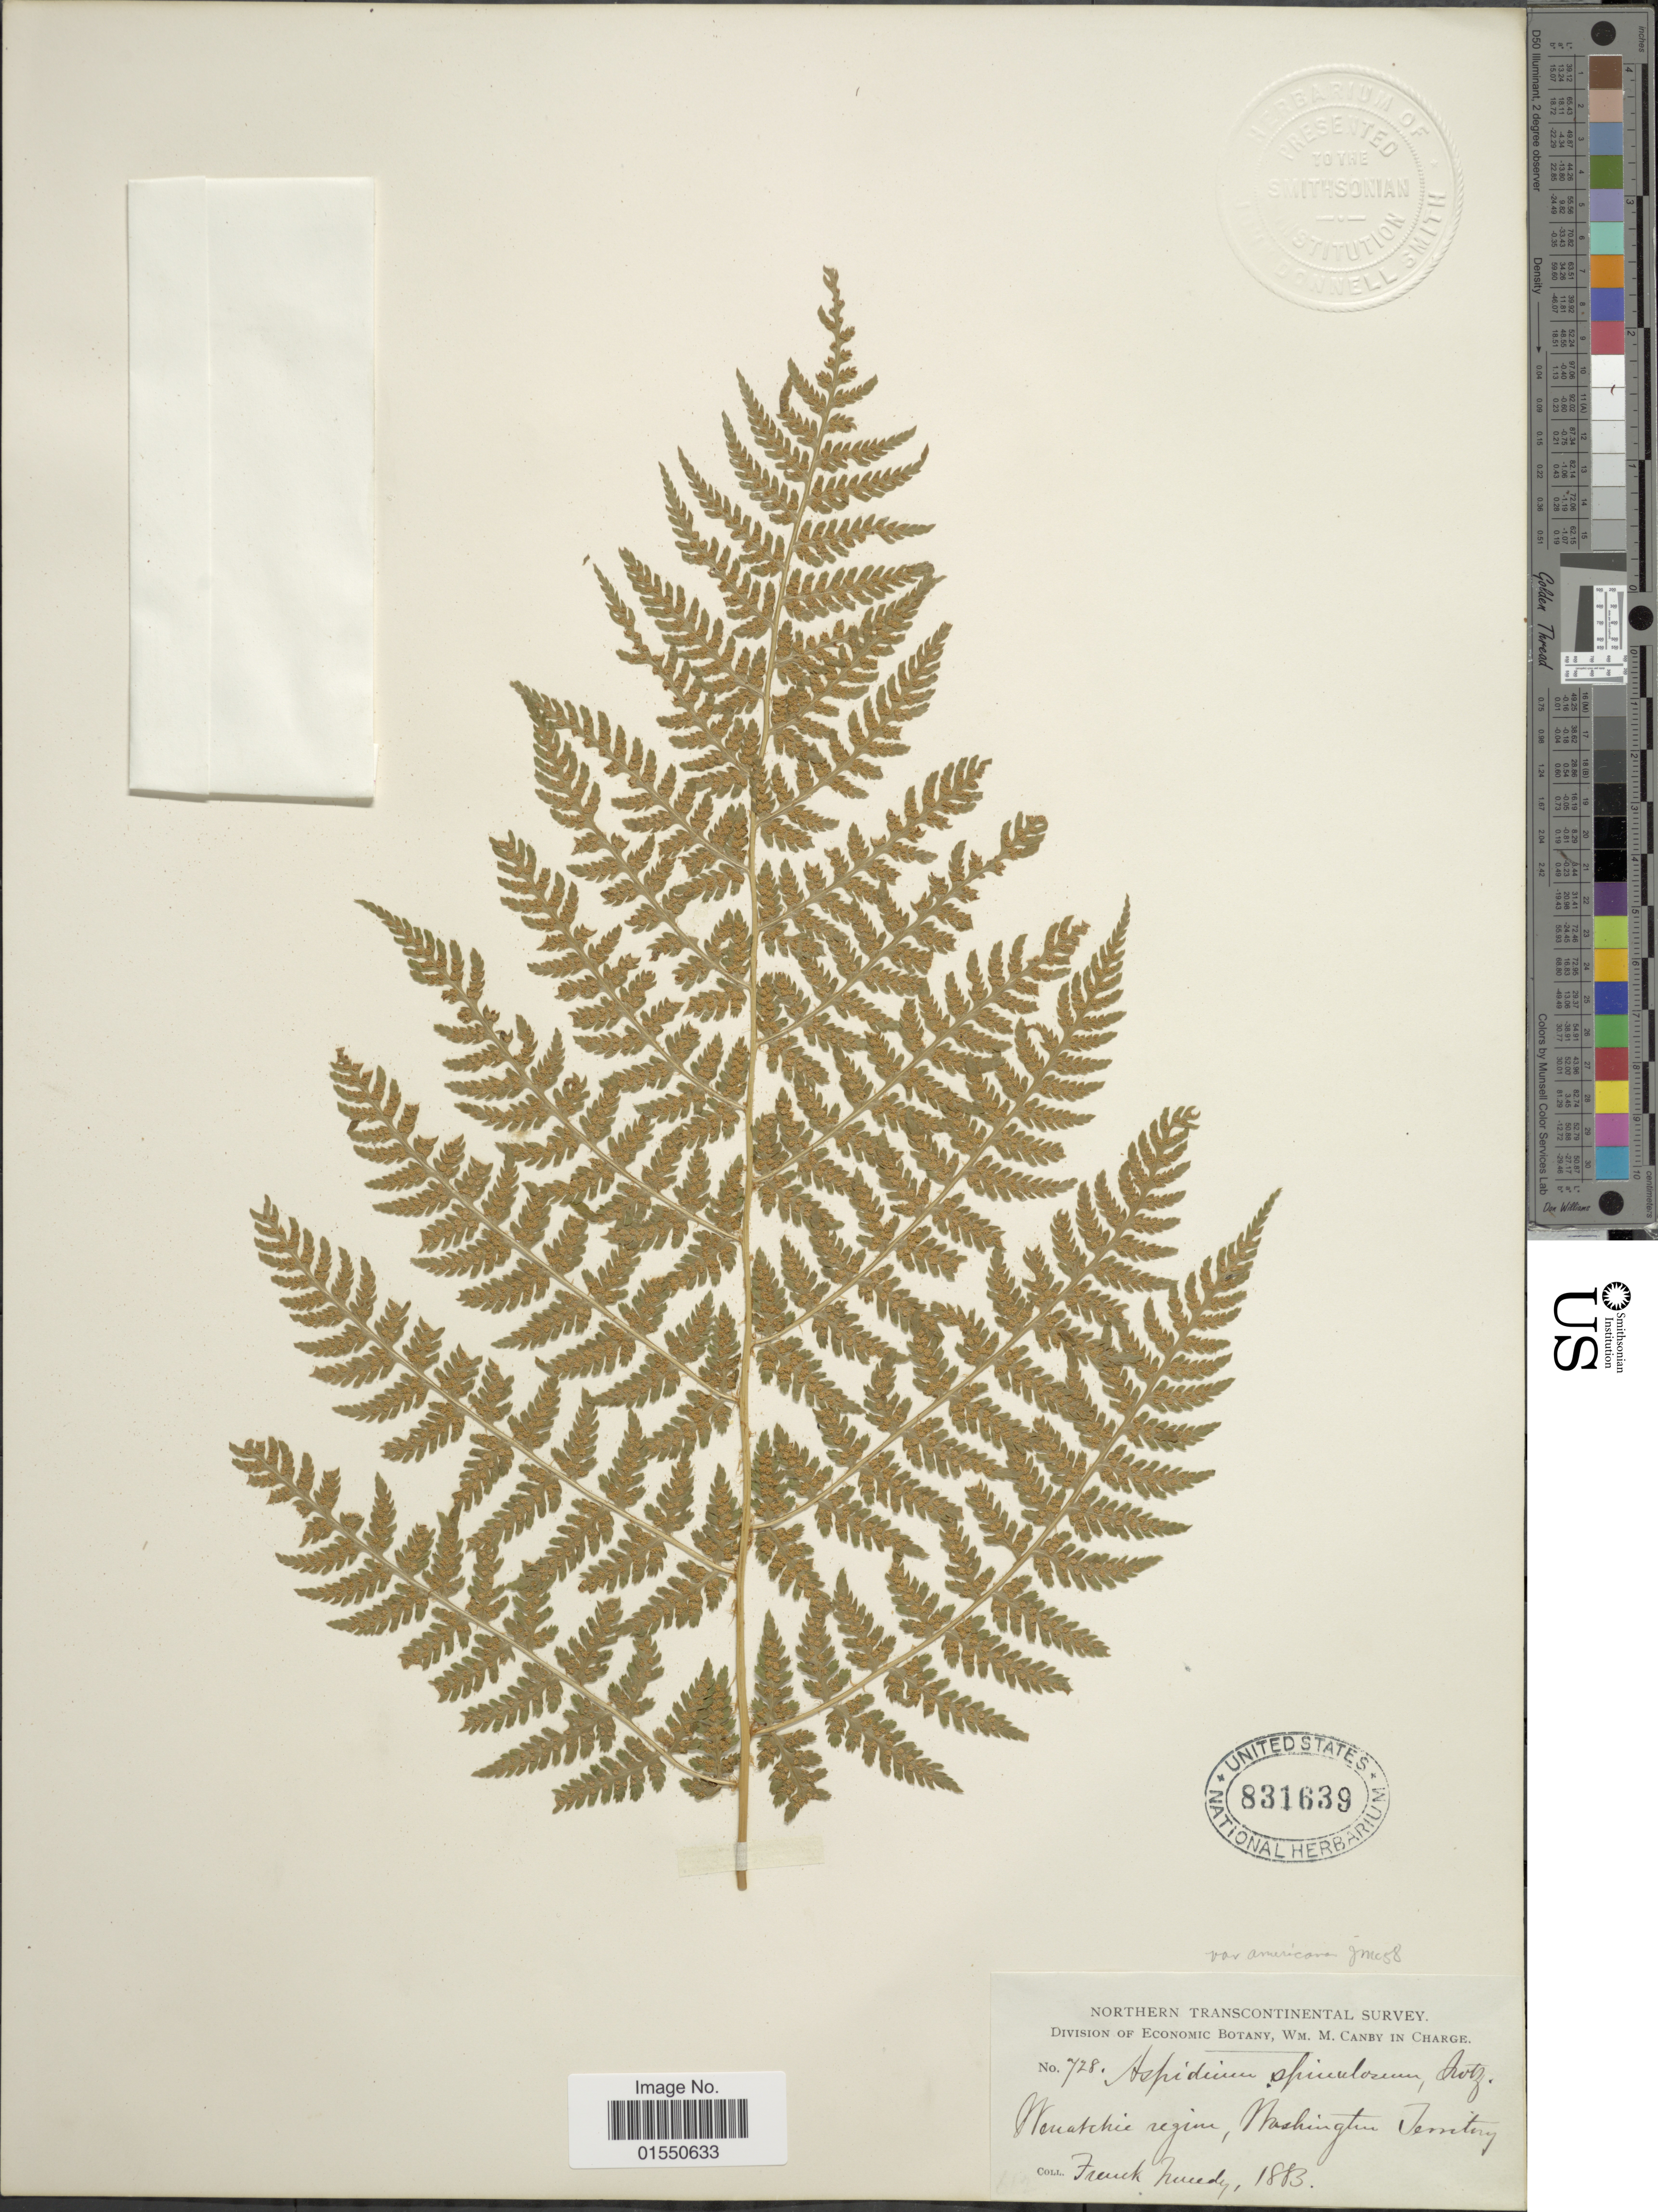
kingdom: Plantae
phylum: Tracheophyta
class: Polypodiopsida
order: Polypodiales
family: Dryopteridaceae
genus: Dryopteris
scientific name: Dryopteris expansa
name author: (C. Presl) Fraser-Jenk. & Jermy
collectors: F. Tweedy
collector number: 728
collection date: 1883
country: United States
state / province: Washington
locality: Northern Transcontinental Survey, Wenatchie region, Washington Territory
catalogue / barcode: US 831639